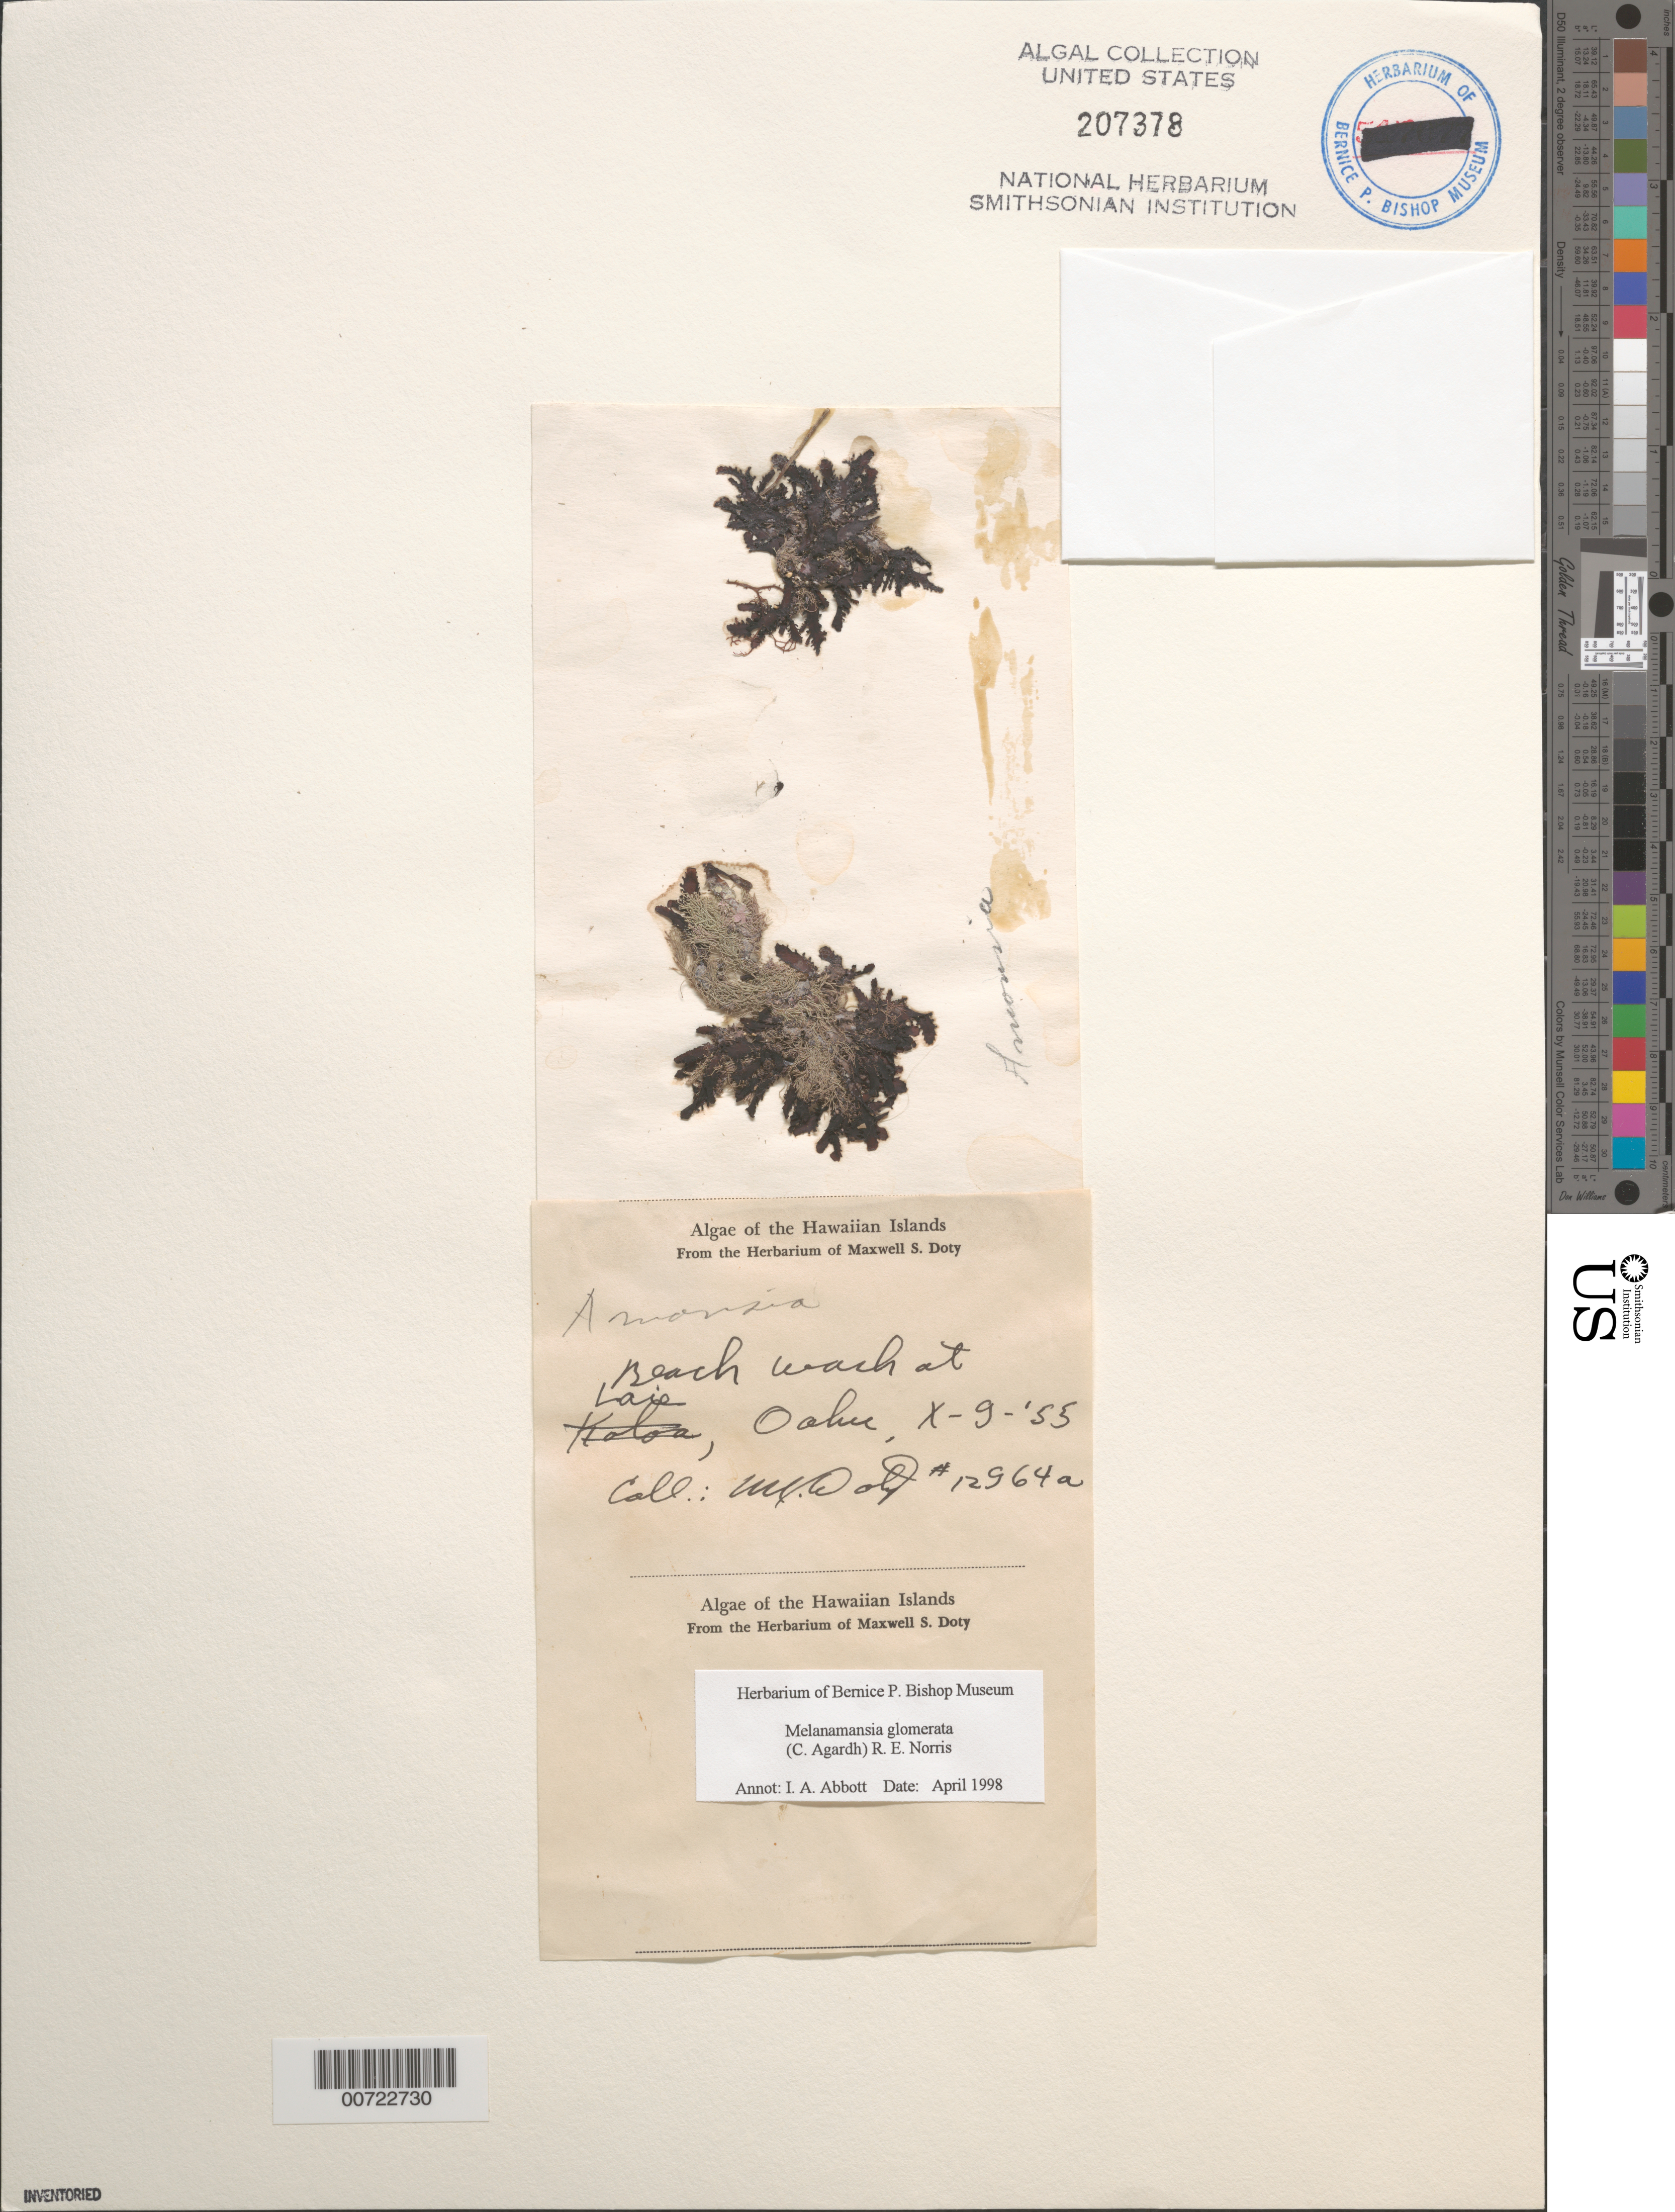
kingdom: Plantae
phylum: Rhodophyta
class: Florideophyceae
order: Ceramiales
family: Rhodomelaceae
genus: Amansia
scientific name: Amansia glomerata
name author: C. Agardh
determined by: Algae name updating Project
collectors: M. S. Doty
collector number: MSD 12964a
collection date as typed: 09 Oct 1955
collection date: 1955-10-09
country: United States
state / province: Hawaii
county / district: Honolulu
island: Oahu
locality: Laie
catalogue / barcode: US 207378